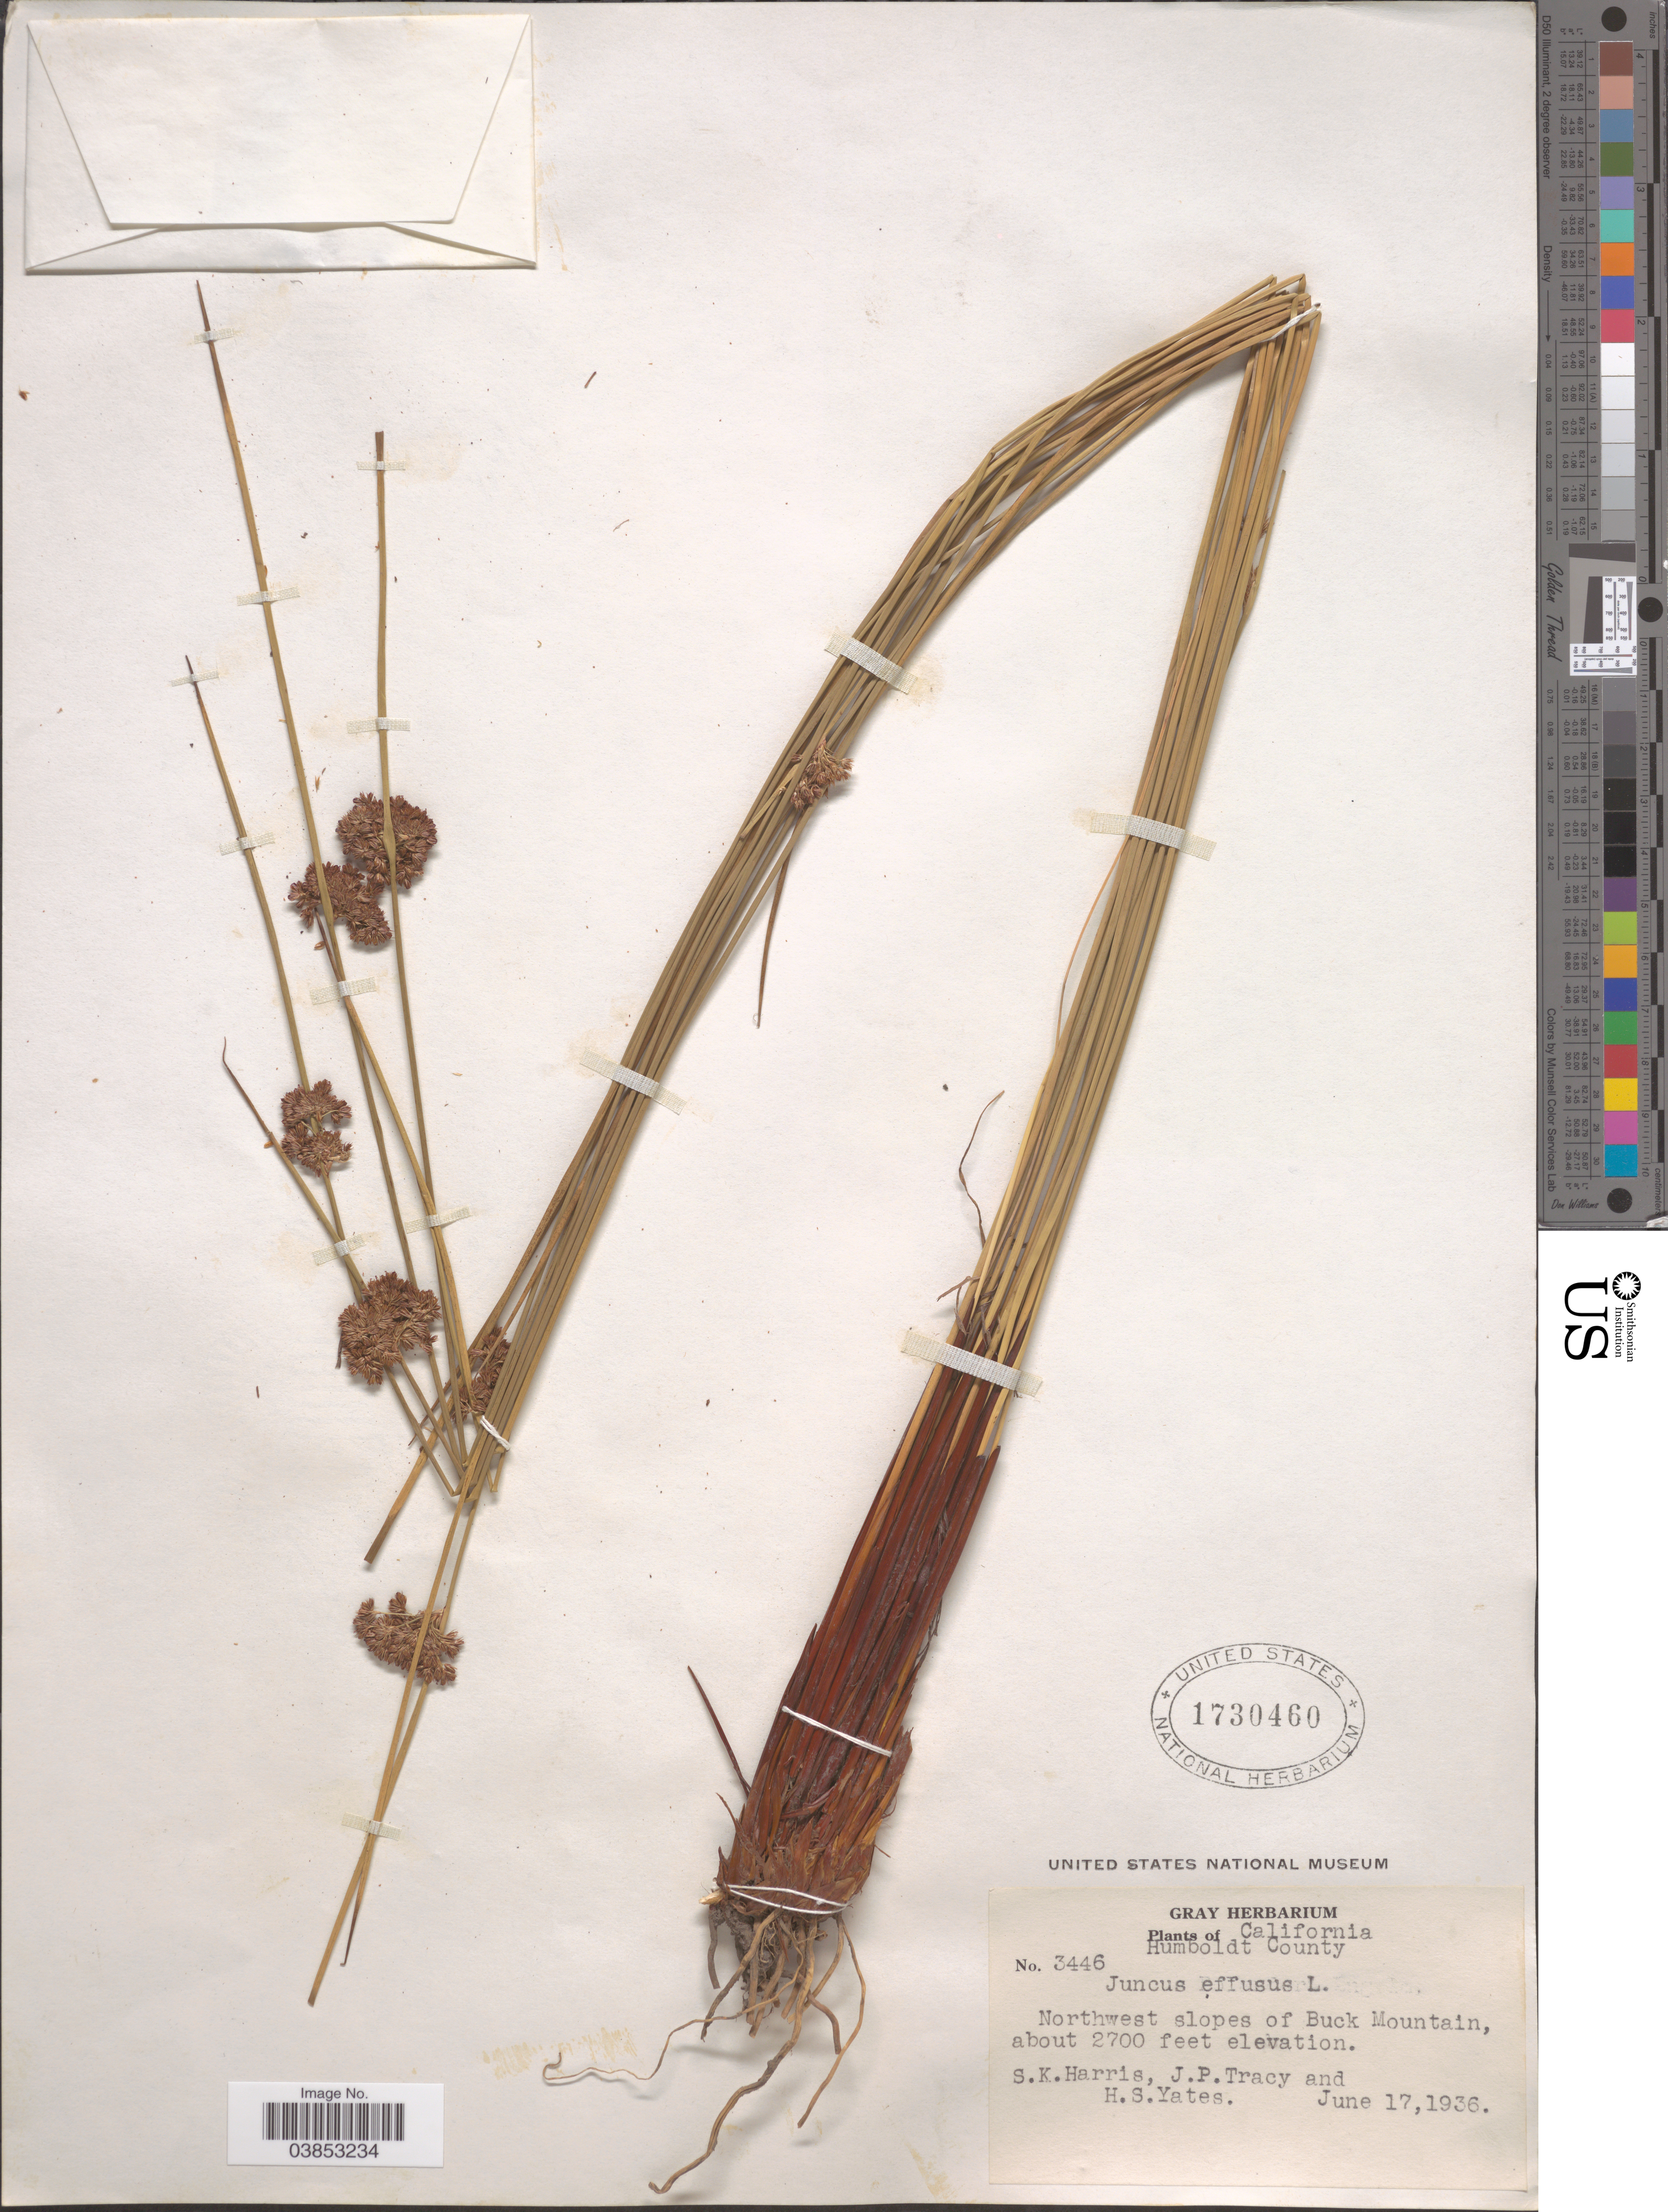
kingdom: Plantae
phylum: Tracheophyta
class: Liliopsida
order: Poales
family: Juncaceae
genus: Juncus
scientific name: Juncus effusus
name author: L.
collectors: S. K. Harris, J. Tracy & H. S. Yates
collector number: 3446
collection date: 1936-06-17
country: United States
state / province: California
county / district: Humboldt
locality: Humboldt County. Northwest slopes of Buck Mountain.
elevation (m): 823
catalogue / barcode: US 1730460